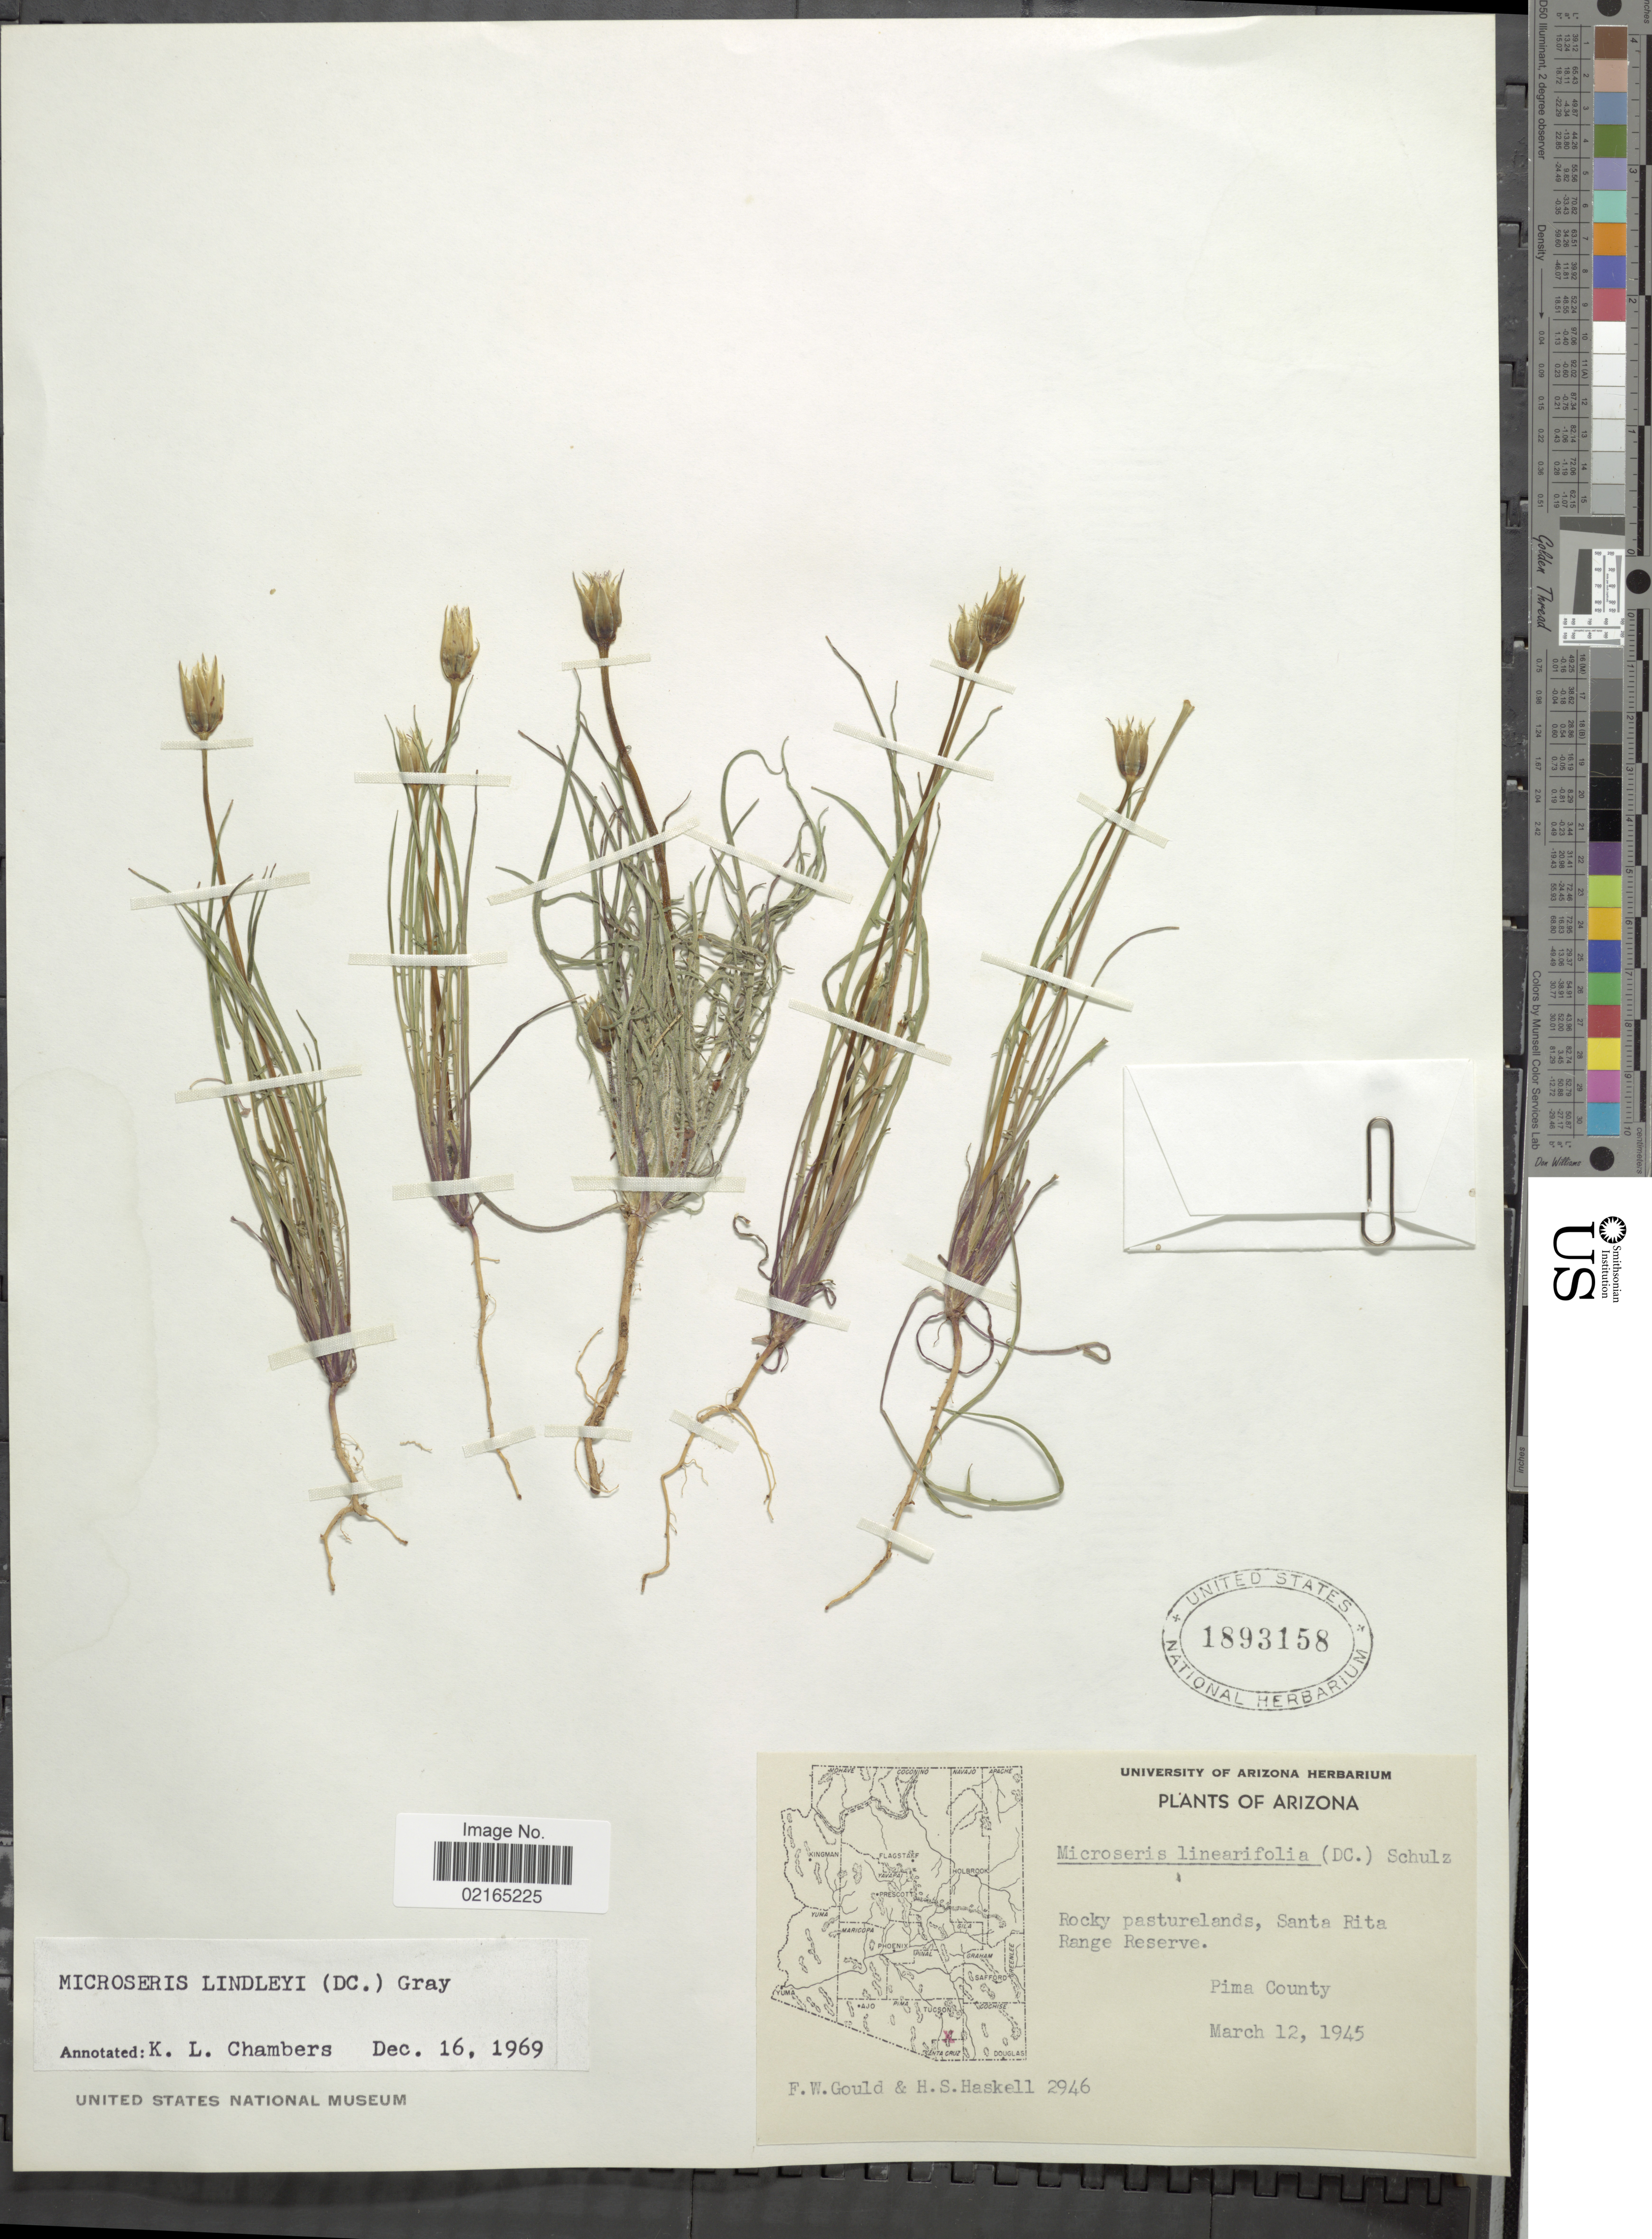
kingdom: Plantae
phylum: Tracheophyta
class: Magnoliopsida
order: Asterales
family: Asteraceae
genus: Uropappus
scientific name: Uropappus lindleyi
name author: (DC.) Nutt.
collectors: F. W. Gould & H. Haskell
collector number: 2946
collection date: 1945-03-12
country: United States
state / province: Arizona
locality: Rocky pasturelands, Santa Rita Range Reserve, Pima County.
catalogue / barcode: US 1893158